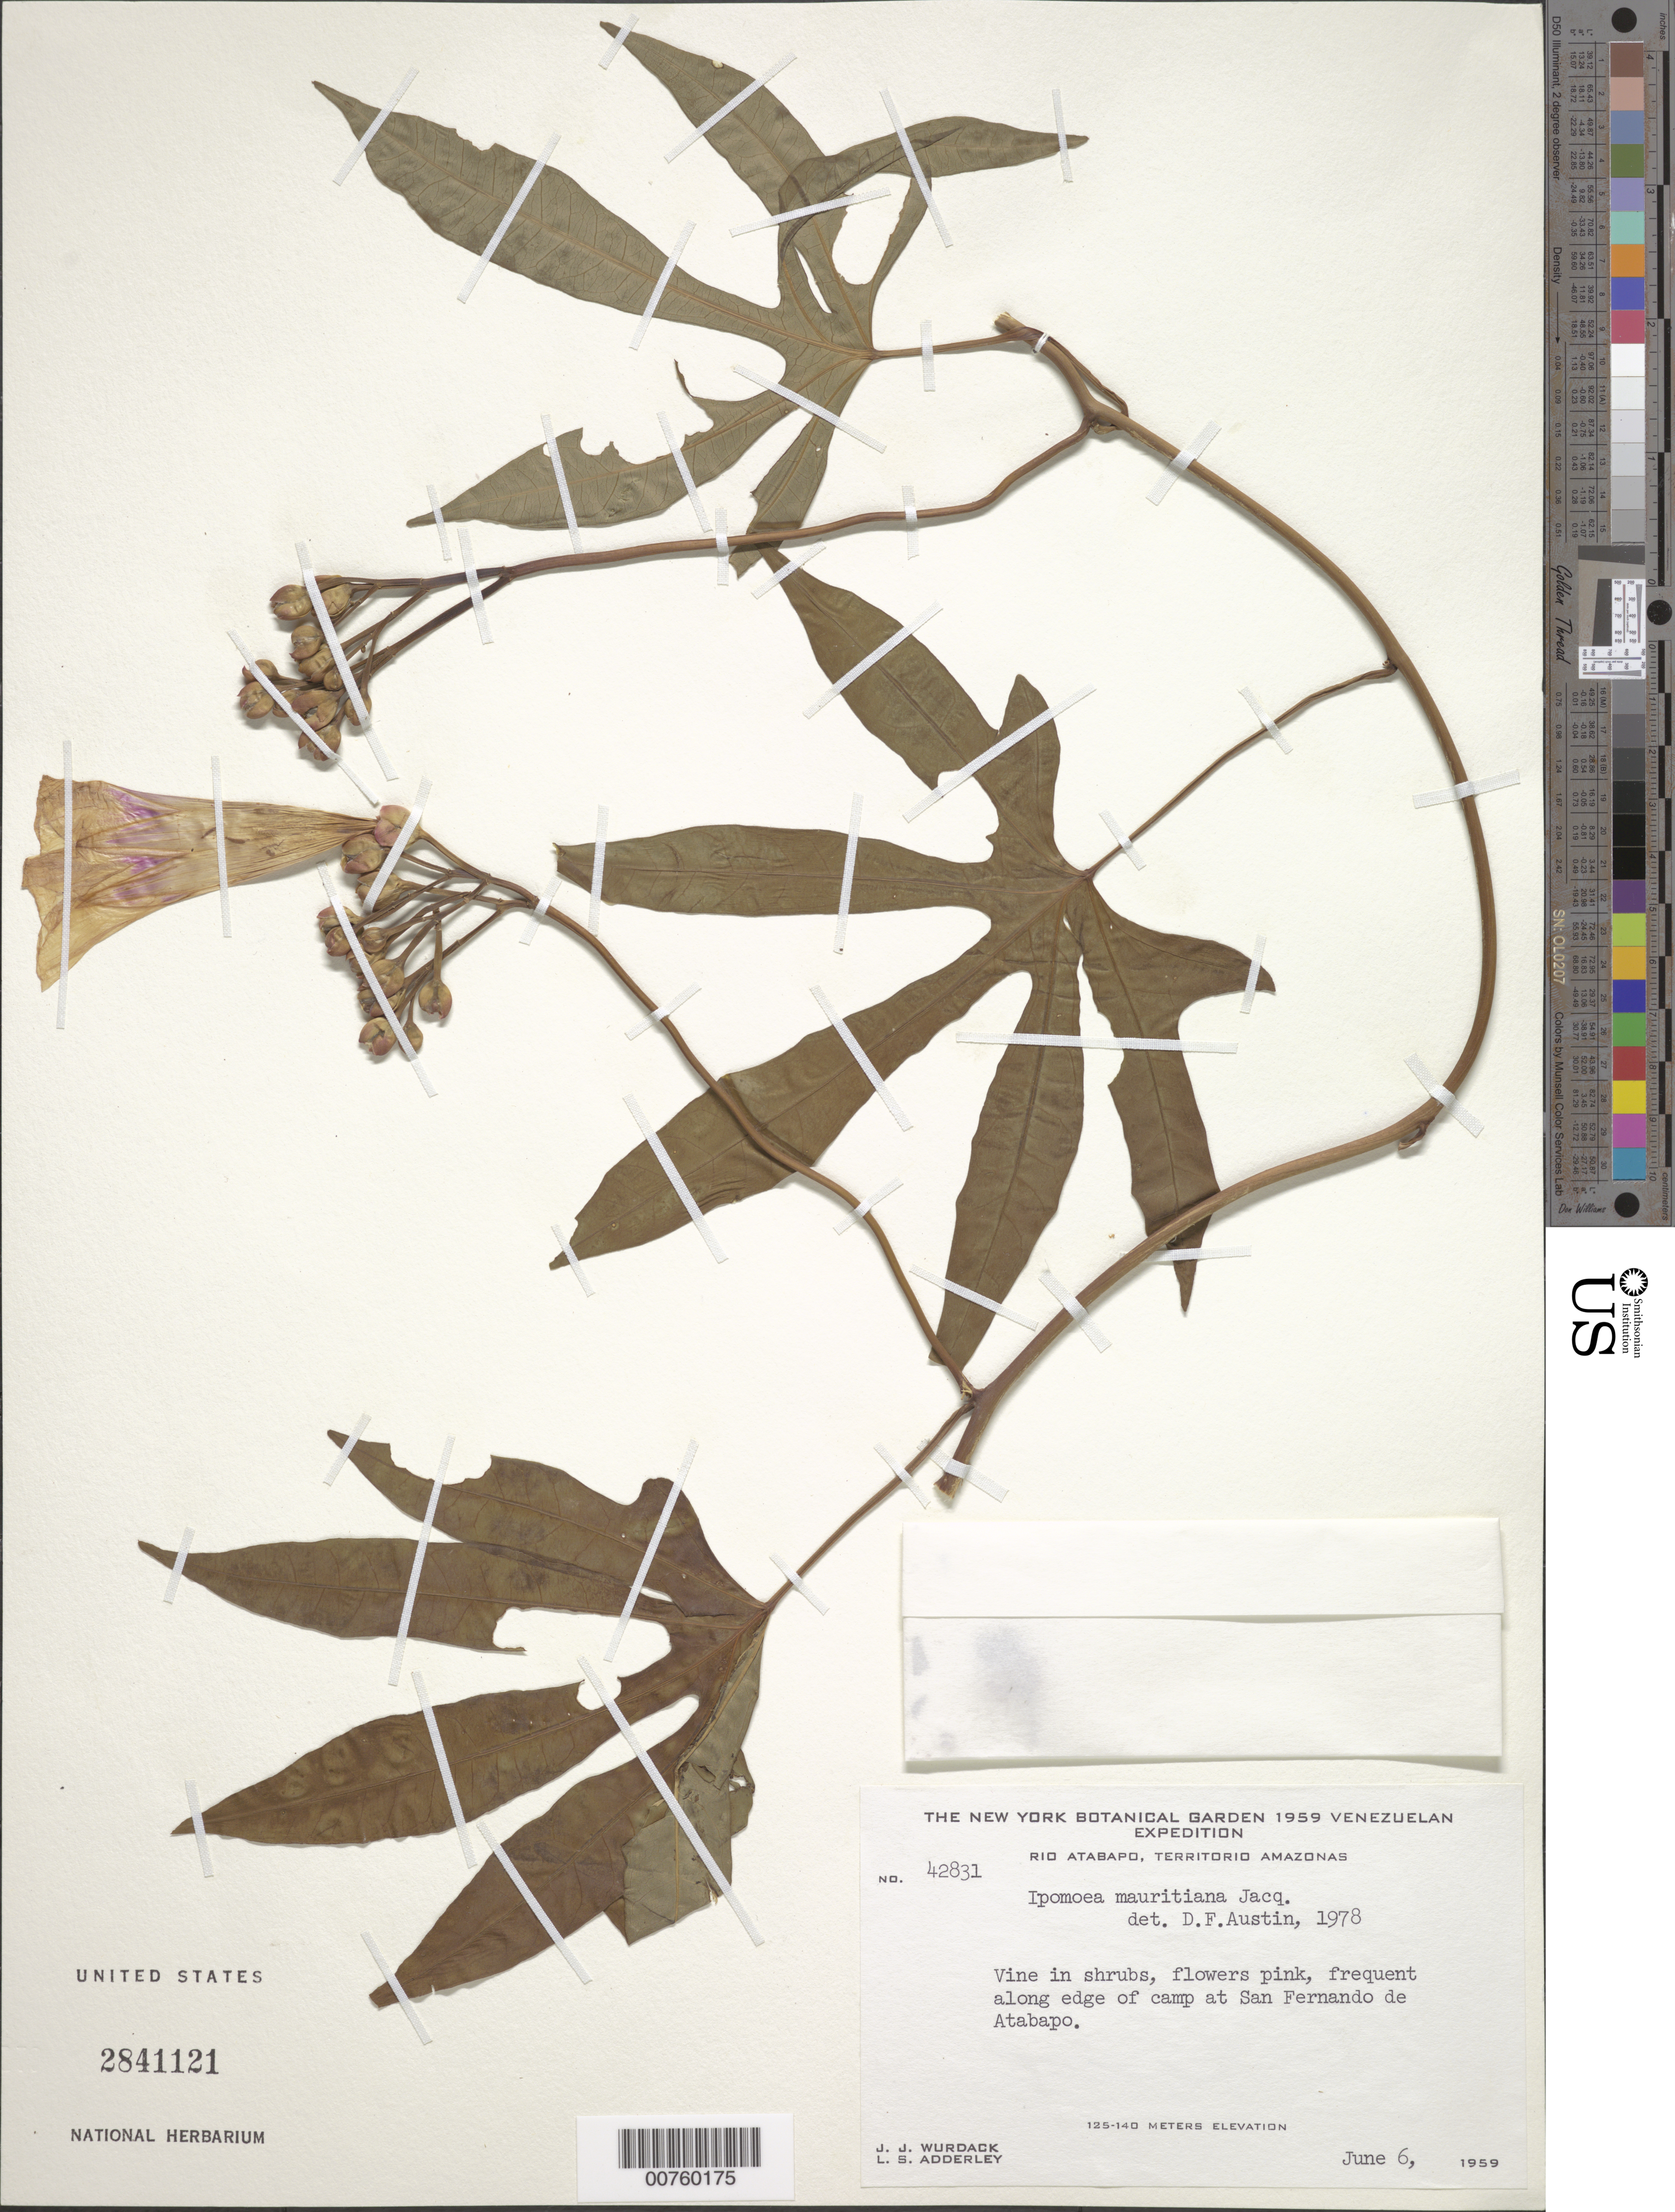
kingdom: Plantae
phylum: Tracheophyta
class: Magnoliopsida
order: Solanales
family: Convolvulaceae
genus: Ipomoea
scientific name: Ipomoea mauritiana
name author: Jacq.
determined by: Austin, D. F.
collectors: J. J. Wurdack & L. S. Adderley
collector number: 42831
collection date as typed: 6-Jun-59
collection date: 1959-06-06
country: Venezuela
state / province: Amazonas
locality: Río Atabapo, San Fernando de Atabapo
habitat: Edge of camp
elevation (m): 125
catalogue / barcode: US 2841121